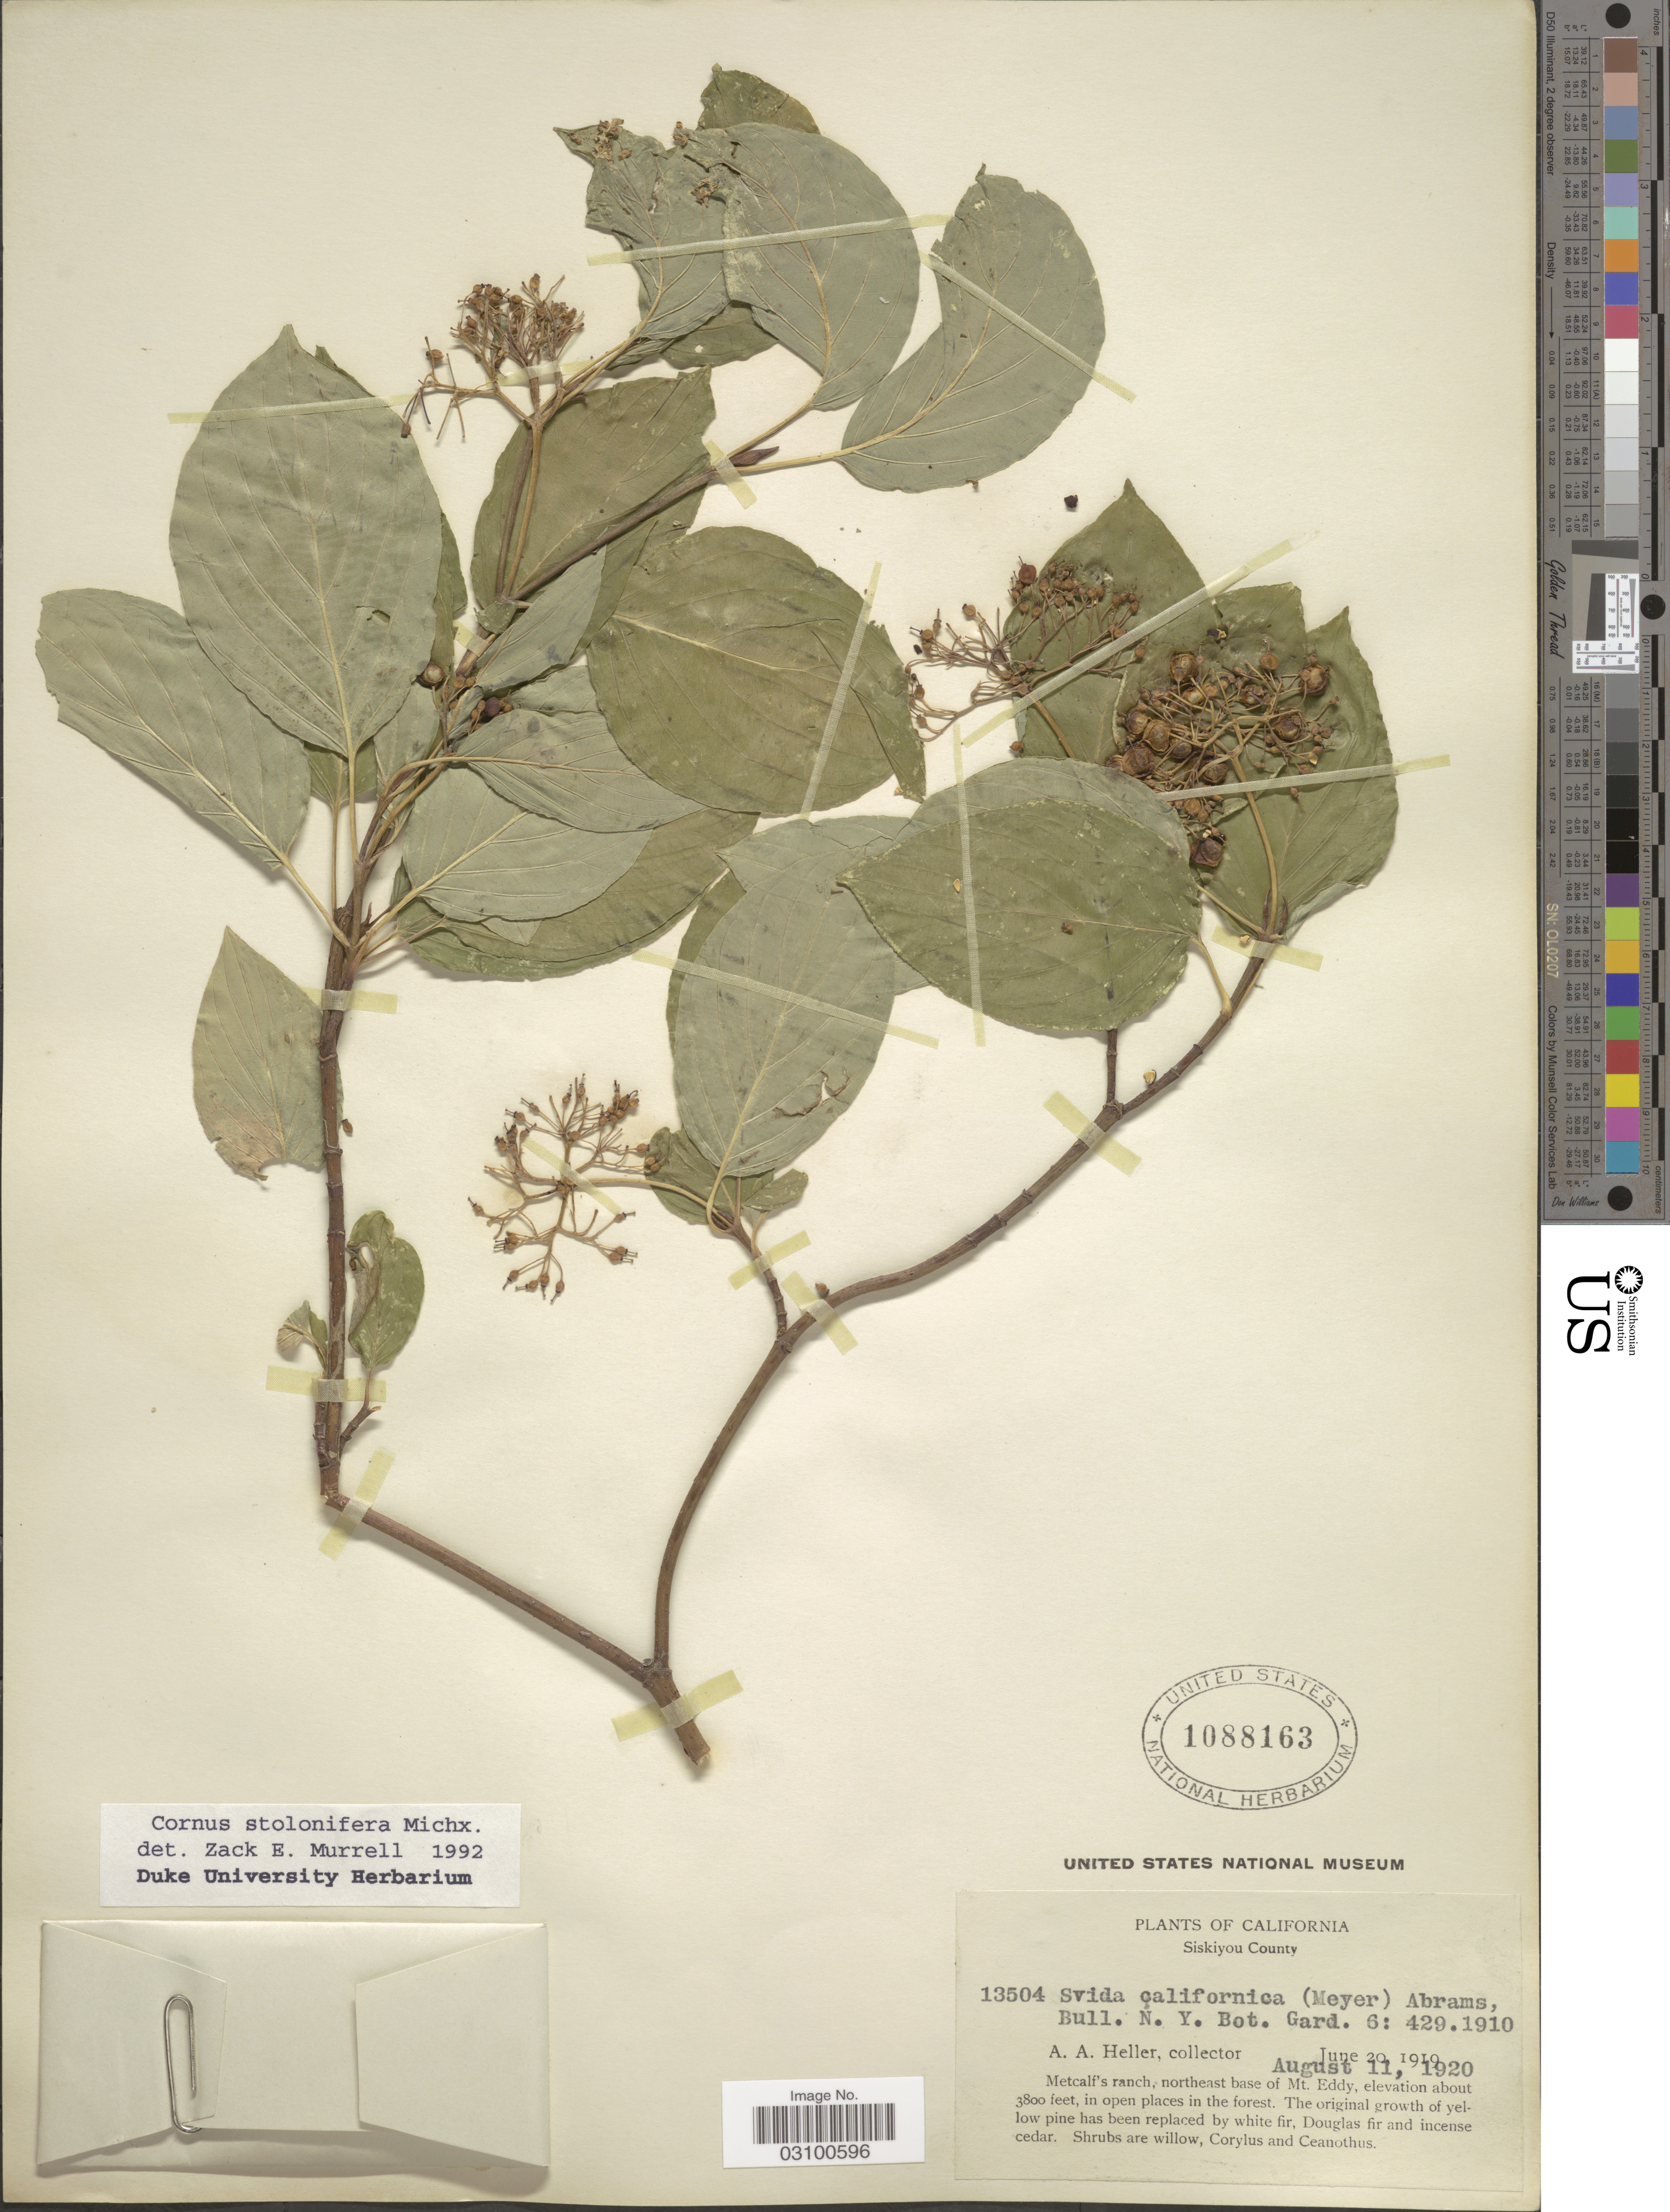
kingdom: Plantae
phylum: Tracheophyta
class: Magnoliopsida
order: Cornales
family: Cornaceae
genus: Cornus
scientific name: Cornus sericea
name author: L.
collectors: A. A. Heller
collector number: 13504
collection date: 1920-08-11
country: United States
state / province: California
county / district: Siskiyou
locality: Siskiyou County. Metcalf's ranch, northeast base of Mt. Eddy.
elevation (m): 1158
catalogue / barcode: US 1088163